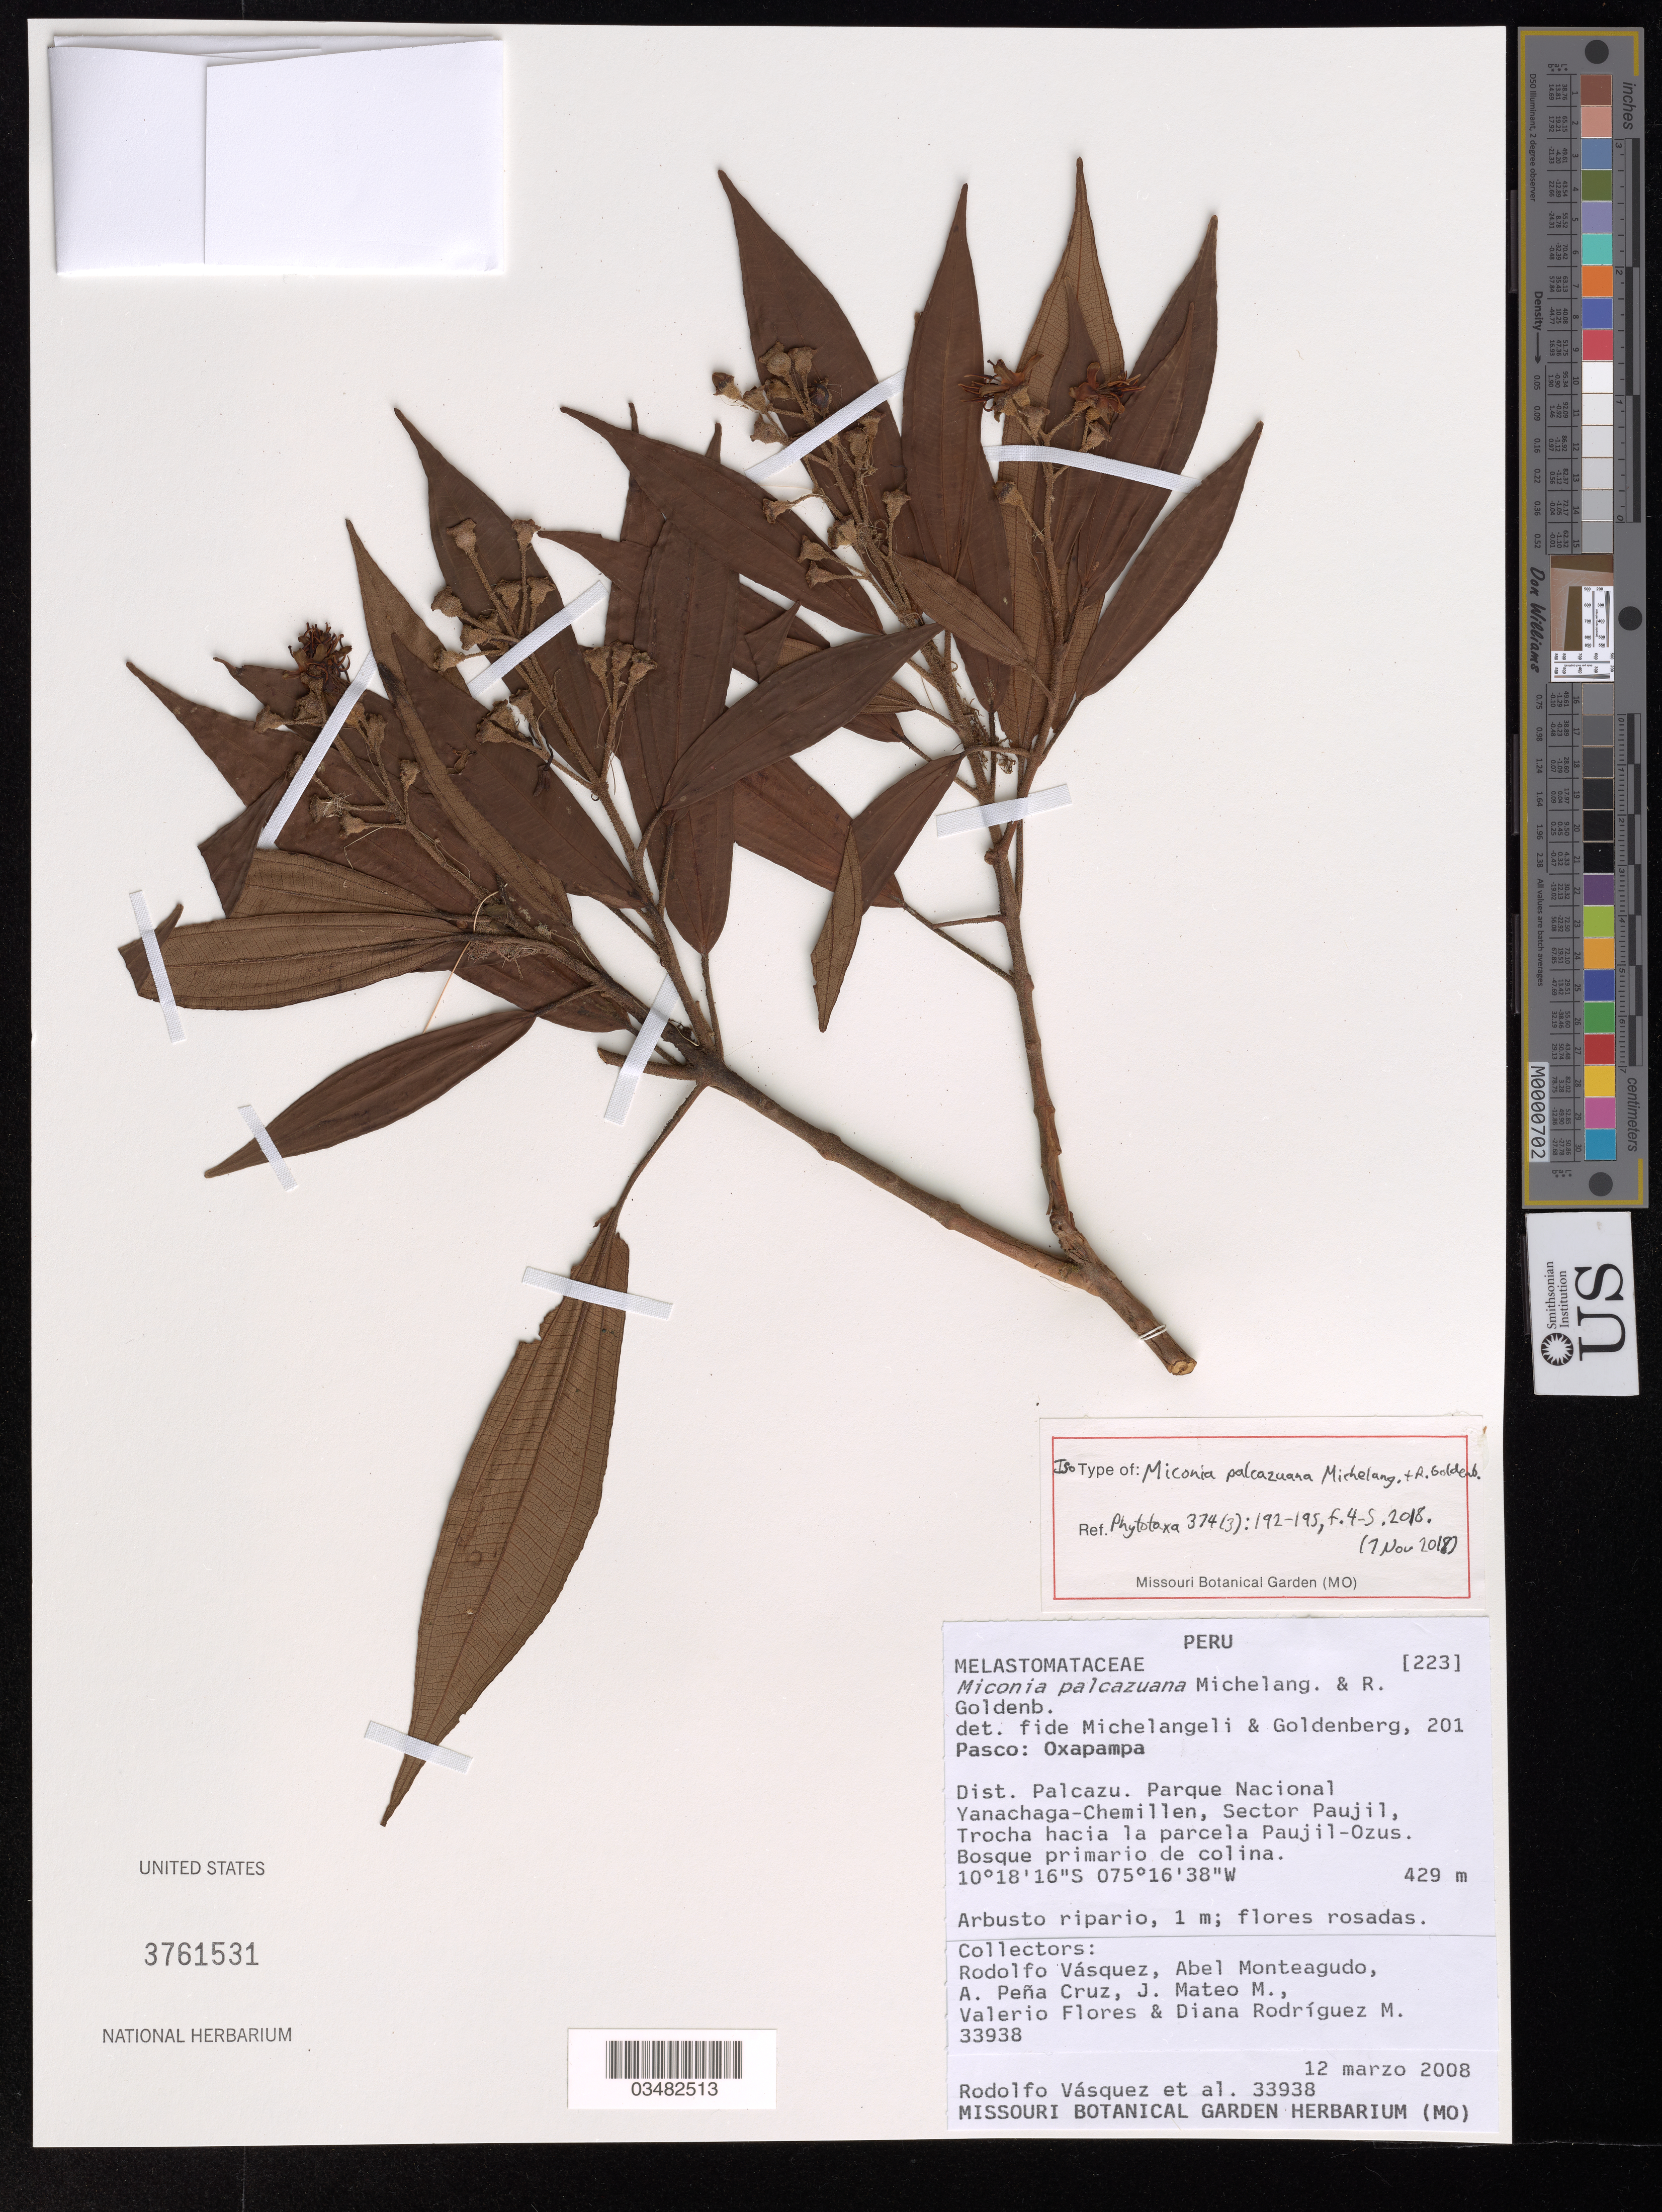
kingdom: Plantae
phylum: Tracheophyta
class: Magnoliopsida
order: Myrtales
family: Melastomataceae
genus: Miconia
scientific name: Miconia palcazuana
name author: Michelang. & R. Goldenb.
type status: Isotype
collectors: R. Vásquez, A. Monteagudo, A. Peña, J. Mateo & et al.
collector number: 33938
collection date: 2008-03-12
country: Peru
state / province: Pasco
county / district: Oxapampa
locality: Parque Nacional Yanachaga-Chemillen, sector Paujil, trocha hacia la parcela Paujil-Ozus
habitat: bosque primario de colina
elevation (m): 429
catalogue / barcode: US 3761531